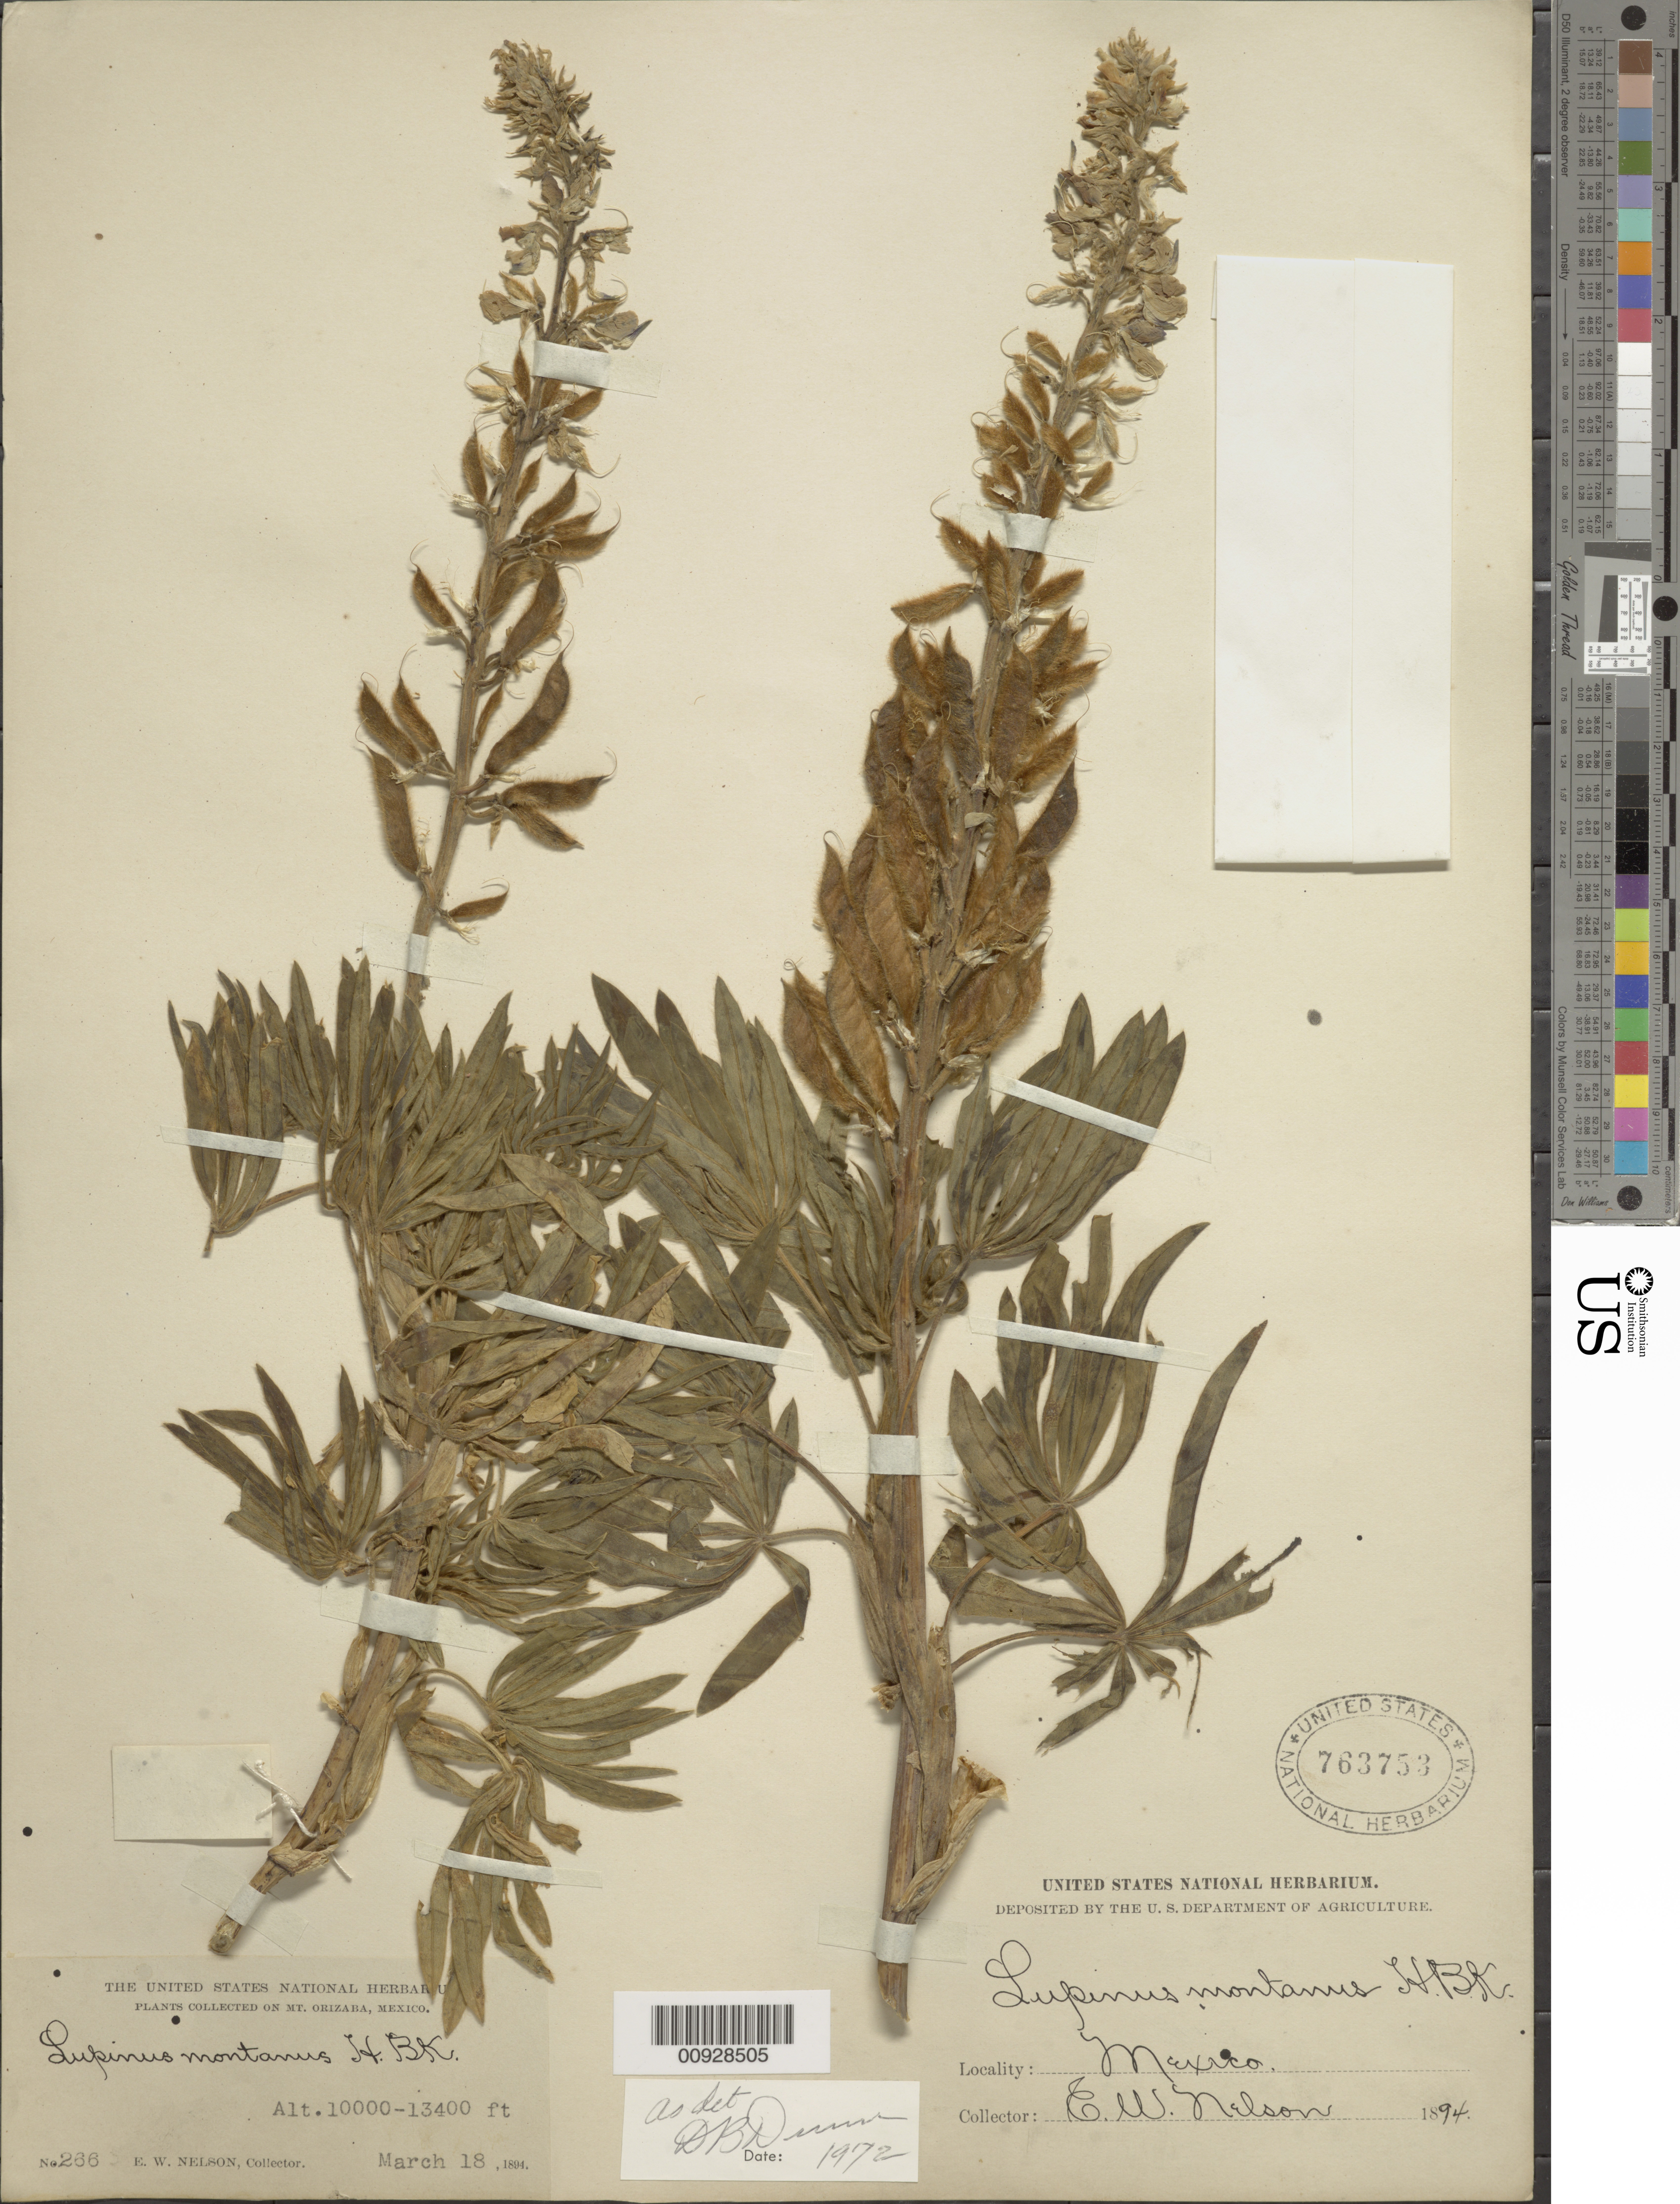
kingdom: Plantae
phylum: Tracheophyta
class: Magnoliopsida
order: Fabales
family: Fabaceae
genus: Lupinus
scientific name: Lupinus montanus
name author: Kunth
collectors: E. W. Nelson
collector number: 266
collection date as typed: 18 Mar 1894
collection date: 1894-03-18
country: Mexico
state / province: Puebla / Veracruz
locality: Mt. Orizaba.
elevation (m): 3048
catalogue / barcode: US 763753